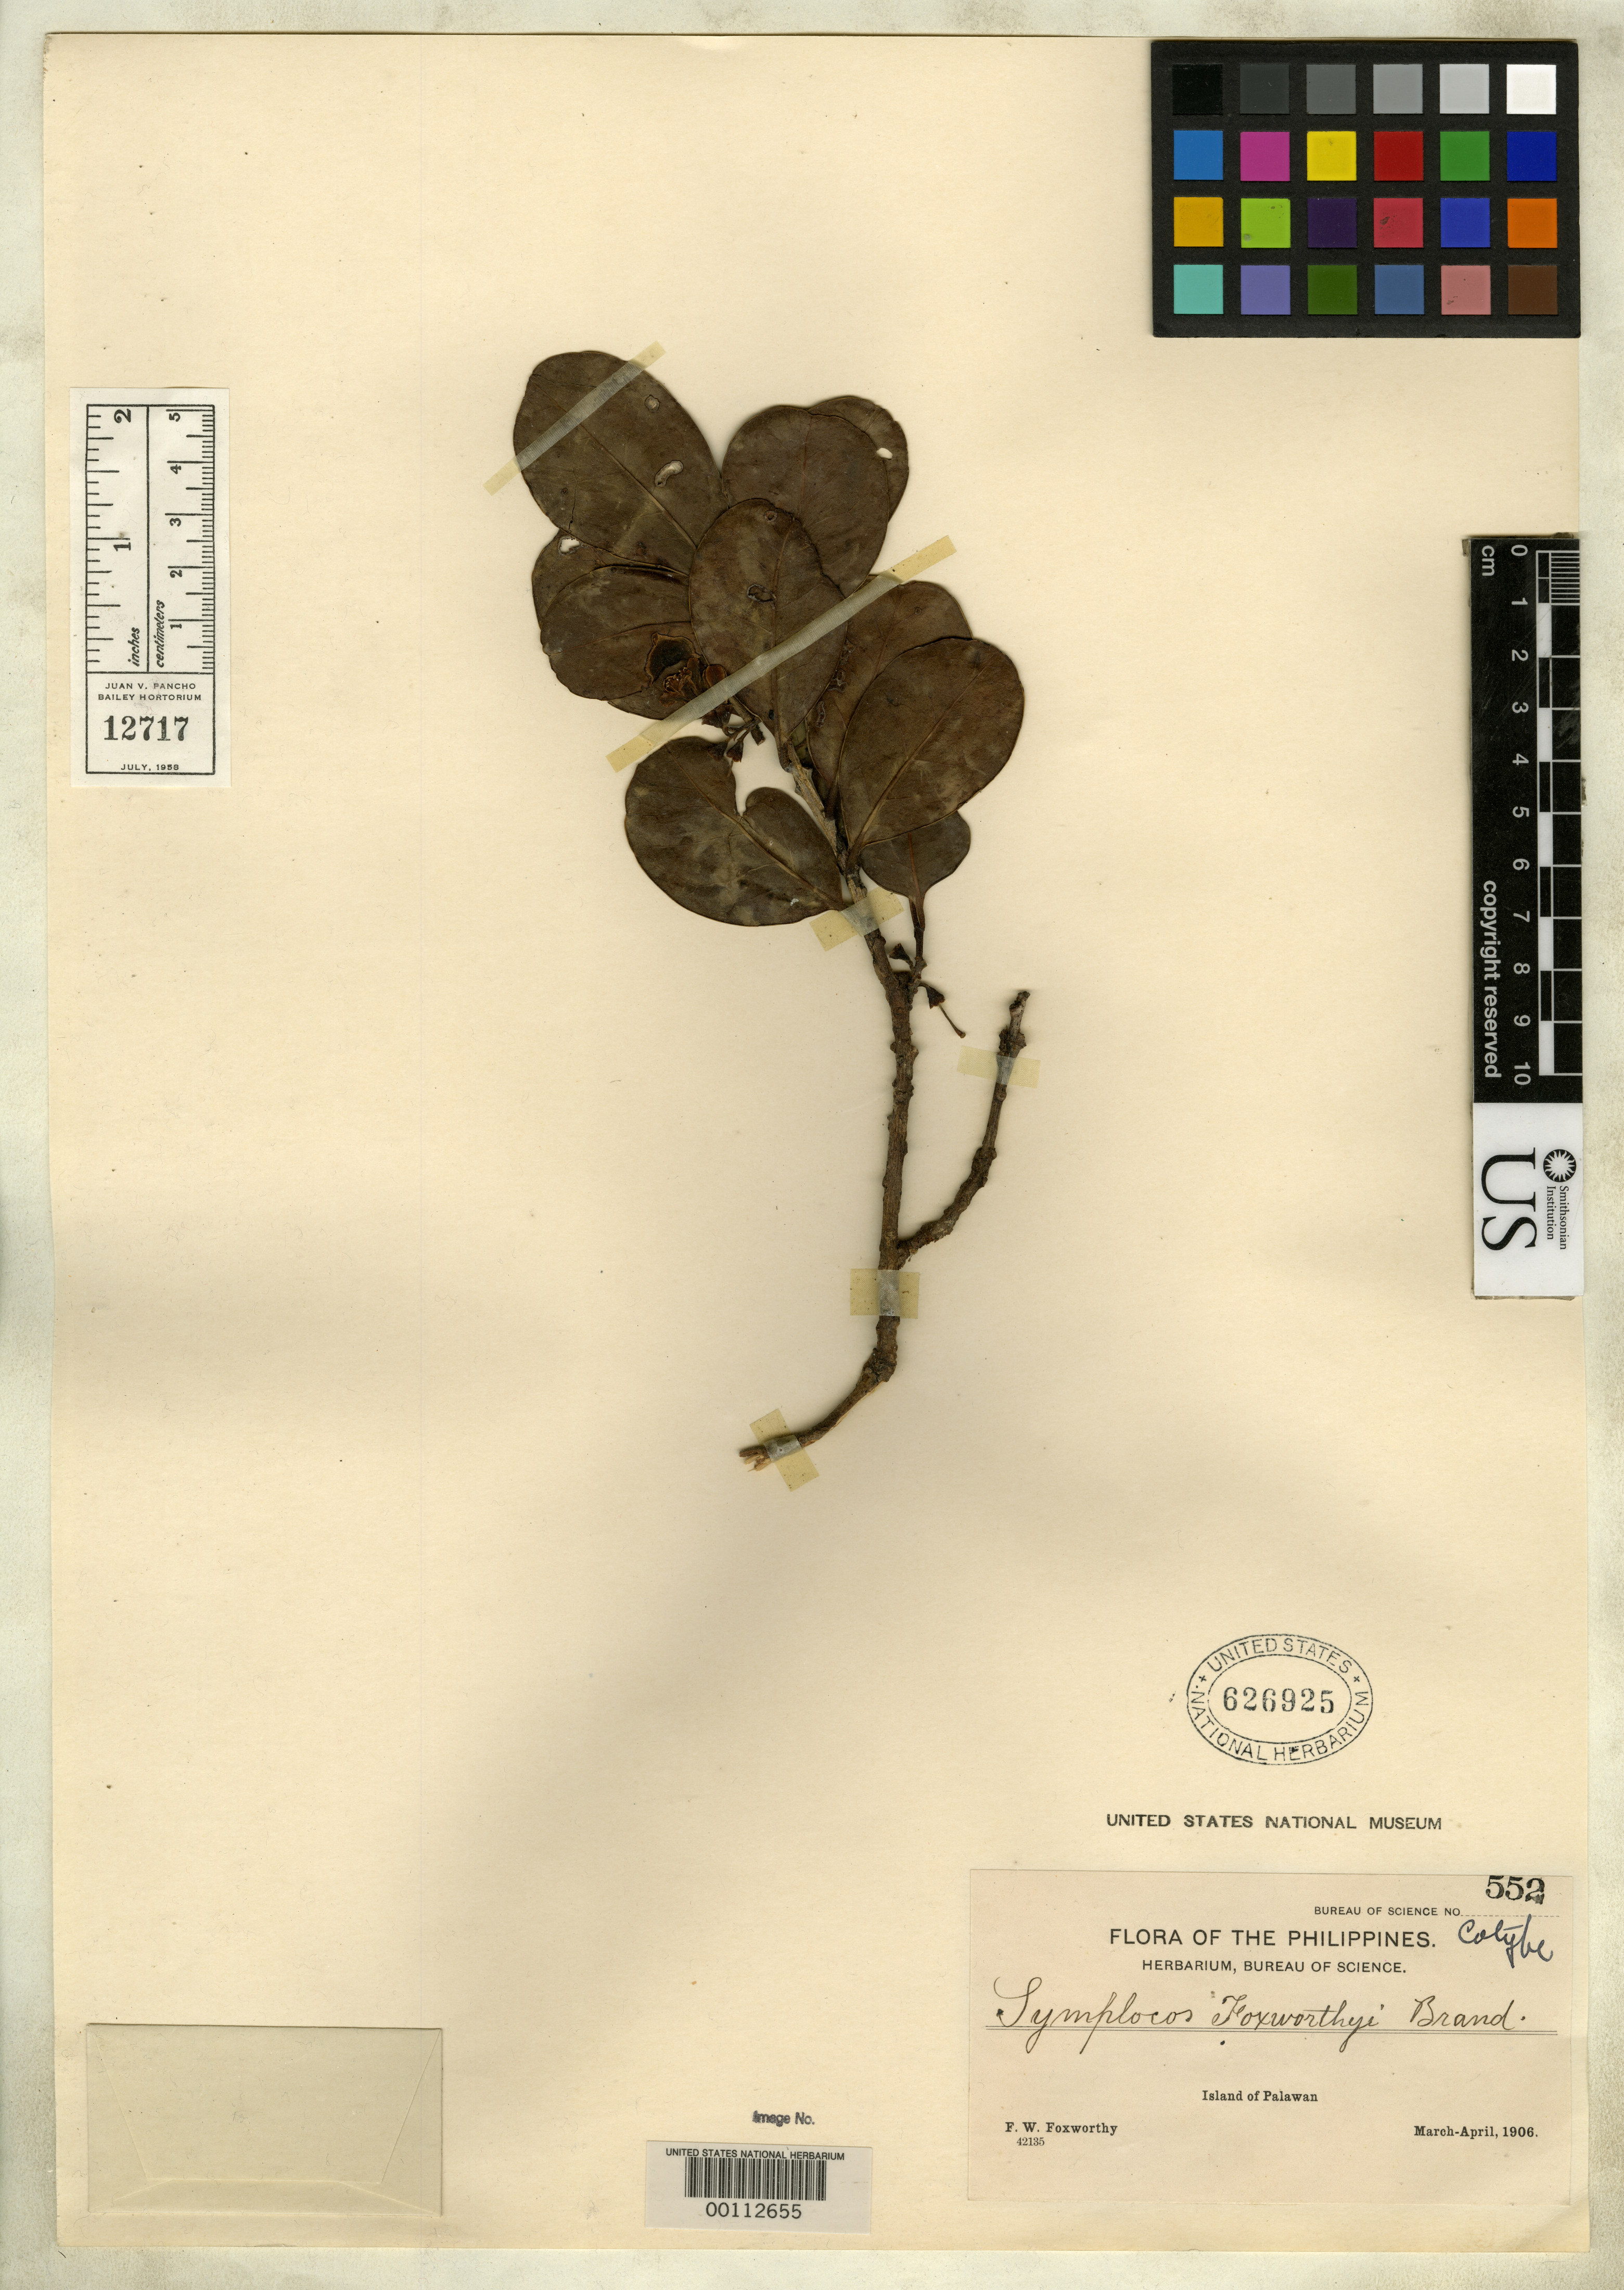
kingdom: Plantae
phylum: Tracheophyta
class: Magnoliopsida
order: Ericales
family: Symplocaceae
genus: Symplocos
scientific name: Symplocos foxworthyi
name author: Brand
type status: Isotype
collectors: F. W. Foxworthy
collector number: Bur. Sci. 552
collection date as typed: Mar 1906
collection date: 1906-03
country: Philippines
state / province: Mimaropa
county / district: Palawan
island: Palawan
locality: Mount Pulgar.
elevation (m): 1150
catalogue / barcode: US 626925